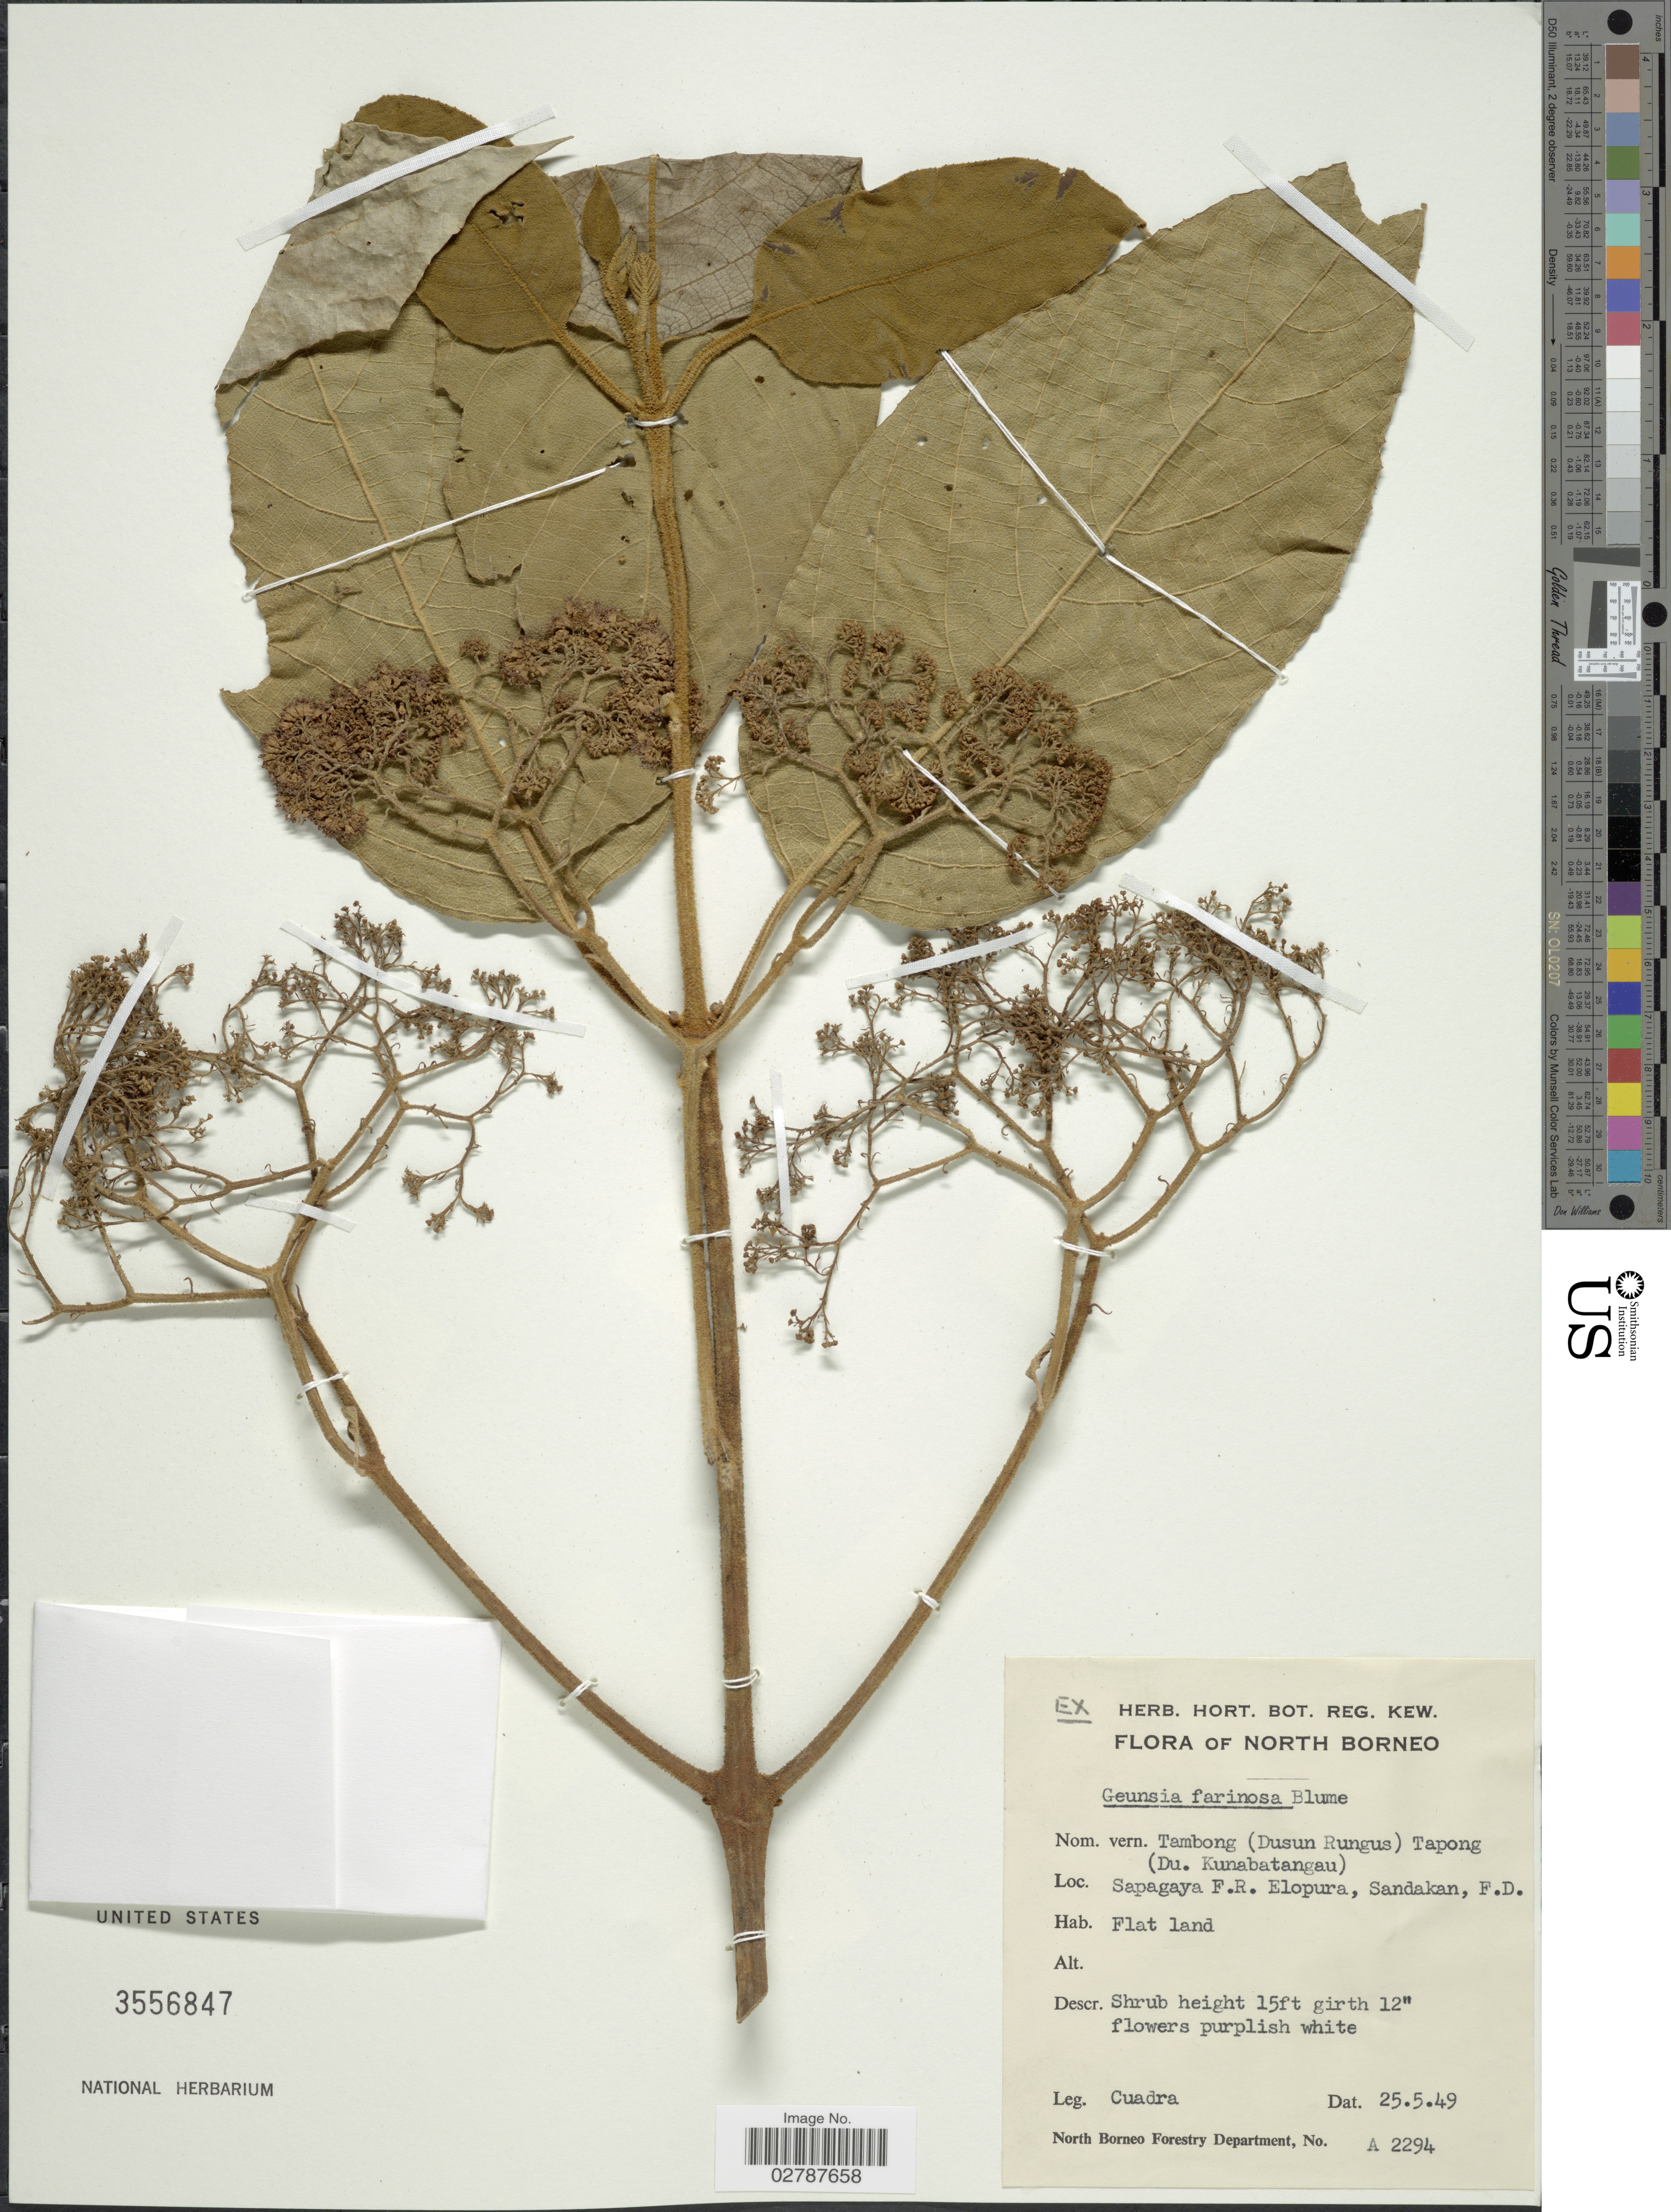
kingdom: Plantae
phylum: Tracheophyta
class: Magnoliopsida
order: Lamiales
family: Lamiaceae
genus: Callicarpa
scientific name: Callicarpa farinosa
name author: Roxb. ex C.B. Clarke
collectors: -. Cuadra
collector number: A2294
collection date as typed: Transcribed d/m/y: 25/5/49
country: Malaysia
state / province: Sabah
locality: North Borneo. Sapagaya F.R. Elopura, Sandakan, F.D.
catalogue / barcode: US 3556847